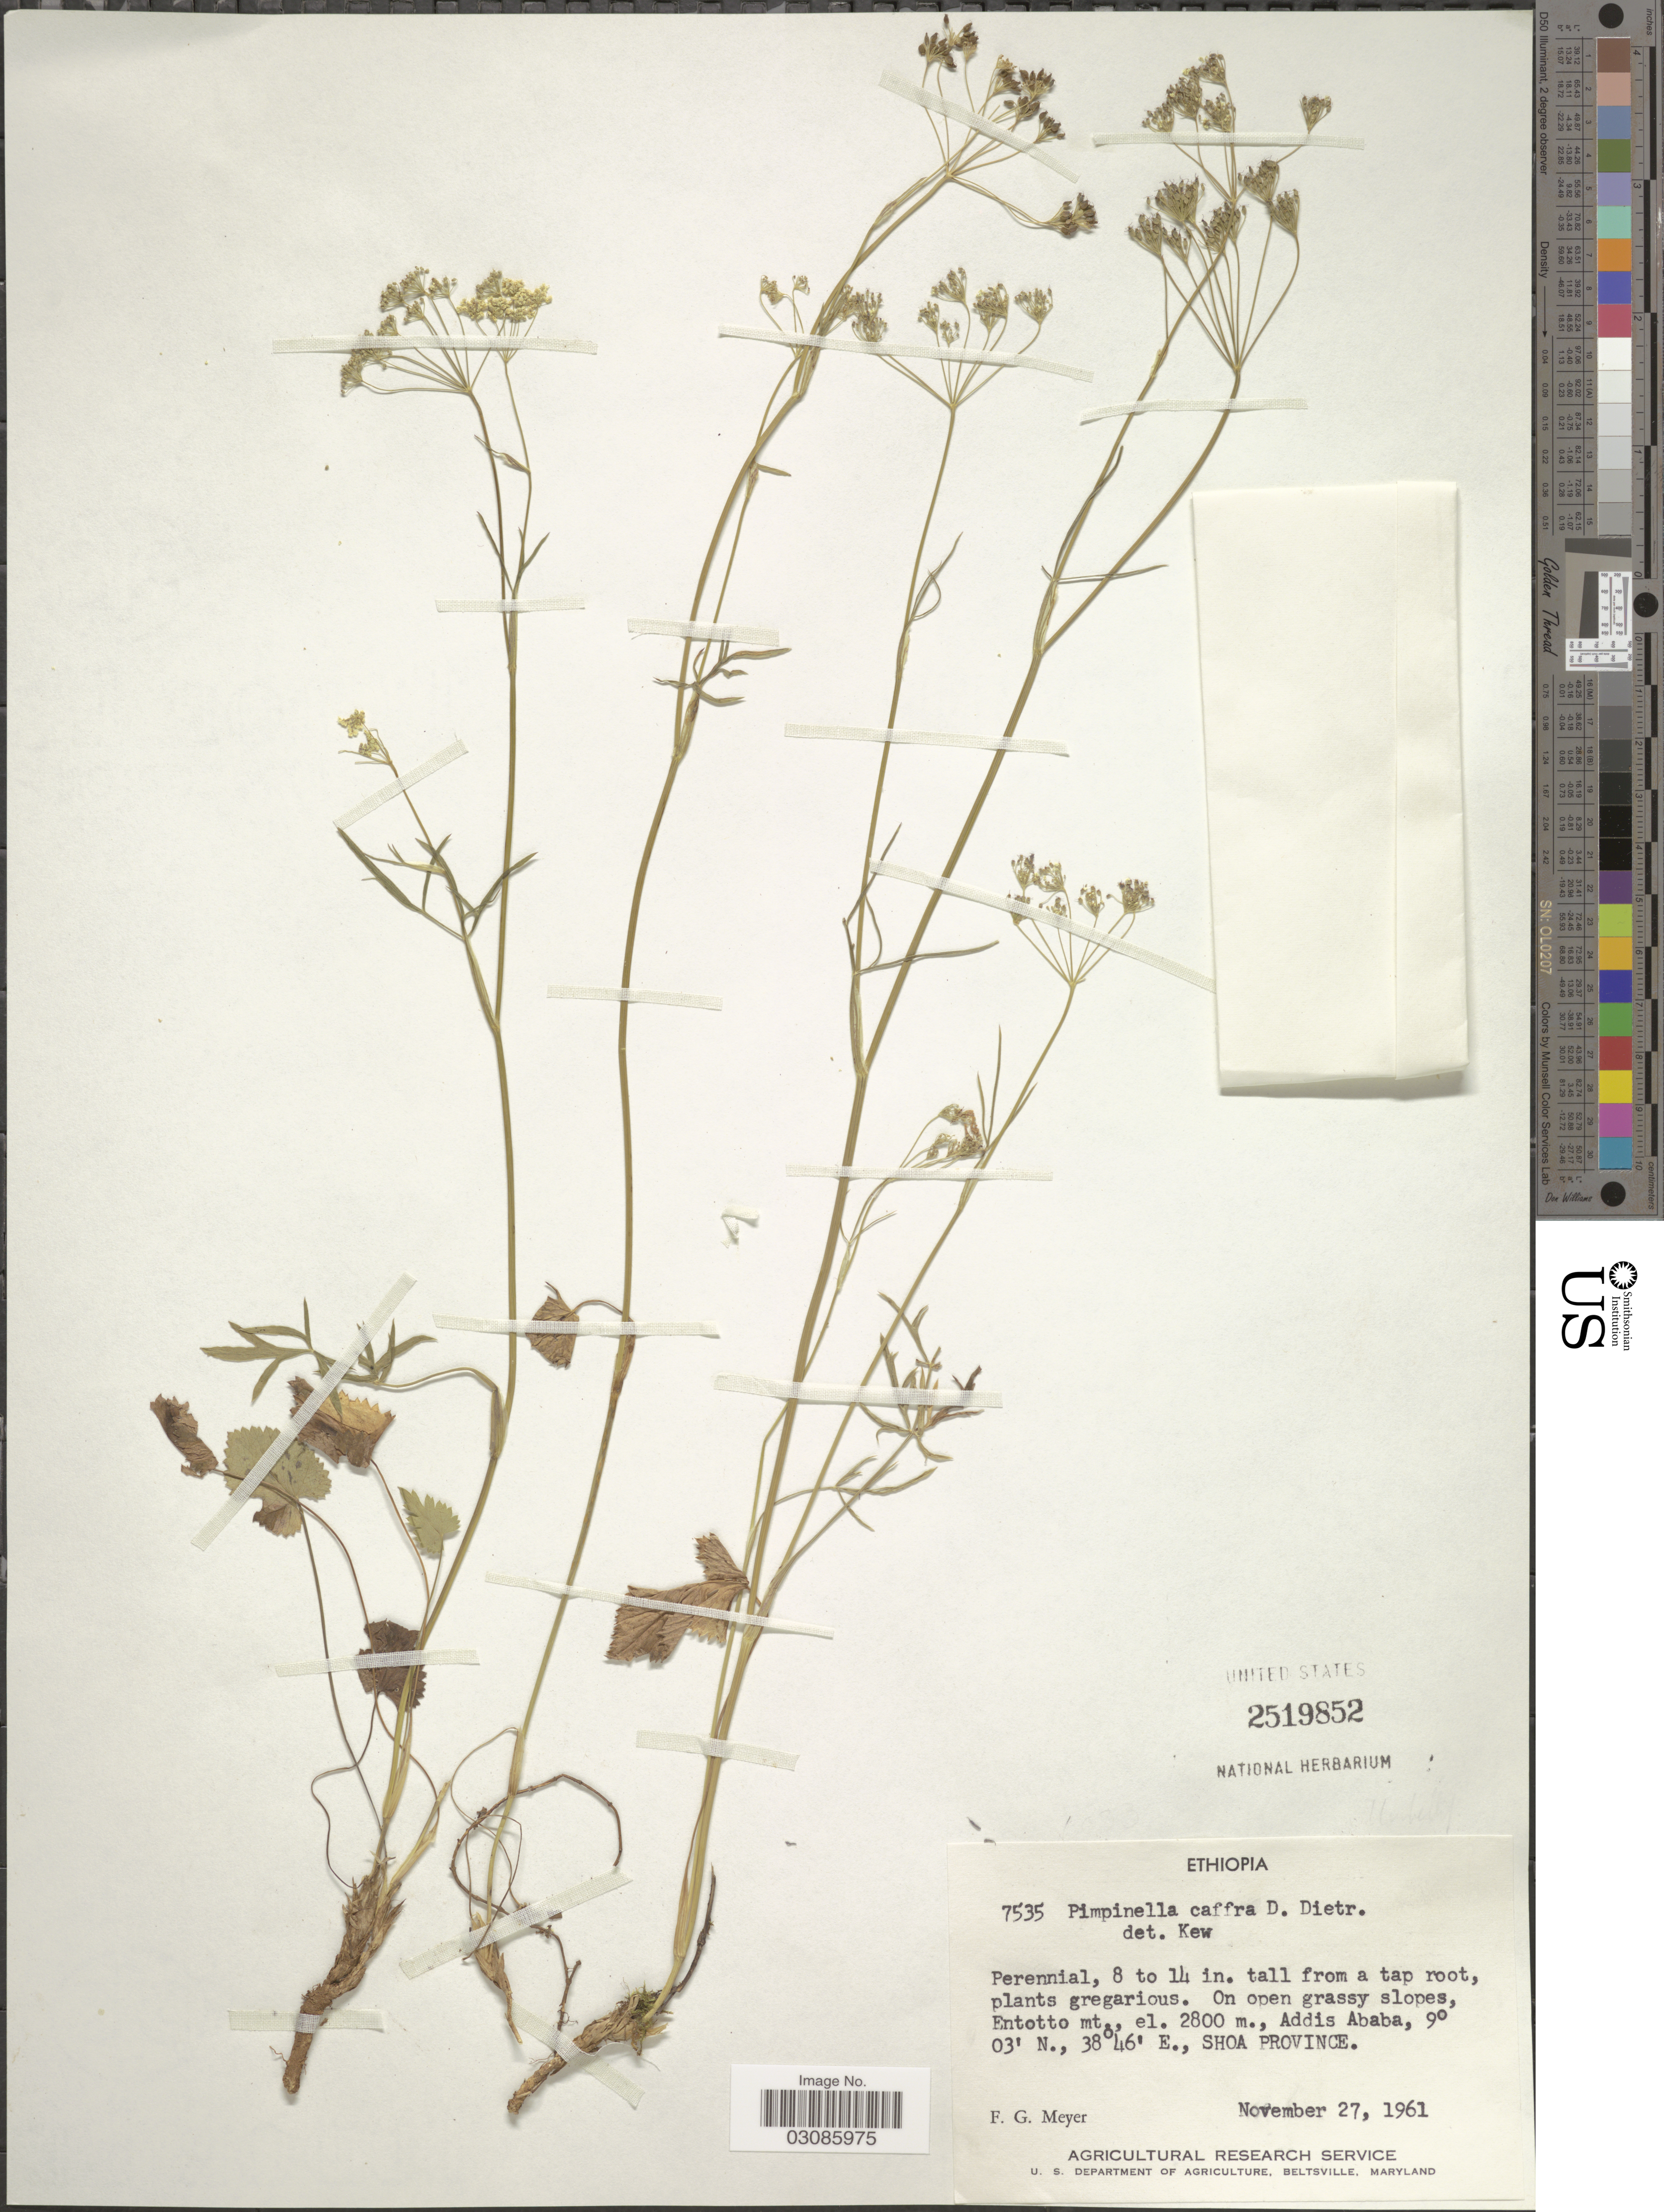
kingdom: Plantae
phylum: Tracheophyta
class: Magnoliopsida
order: Apiales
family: Apiaceae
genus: Pimpinella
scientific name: Pimpinella caffra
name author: (Eckl. & Zeyh.) D. Dietr.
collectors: F. G. Meyer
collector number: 7535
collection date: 1961-11-27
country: Ethiopia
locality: On open grassy slopes, Entotto mt., Addis Ababa, Shoa Province.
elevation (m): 2800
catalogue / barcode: US 2519852